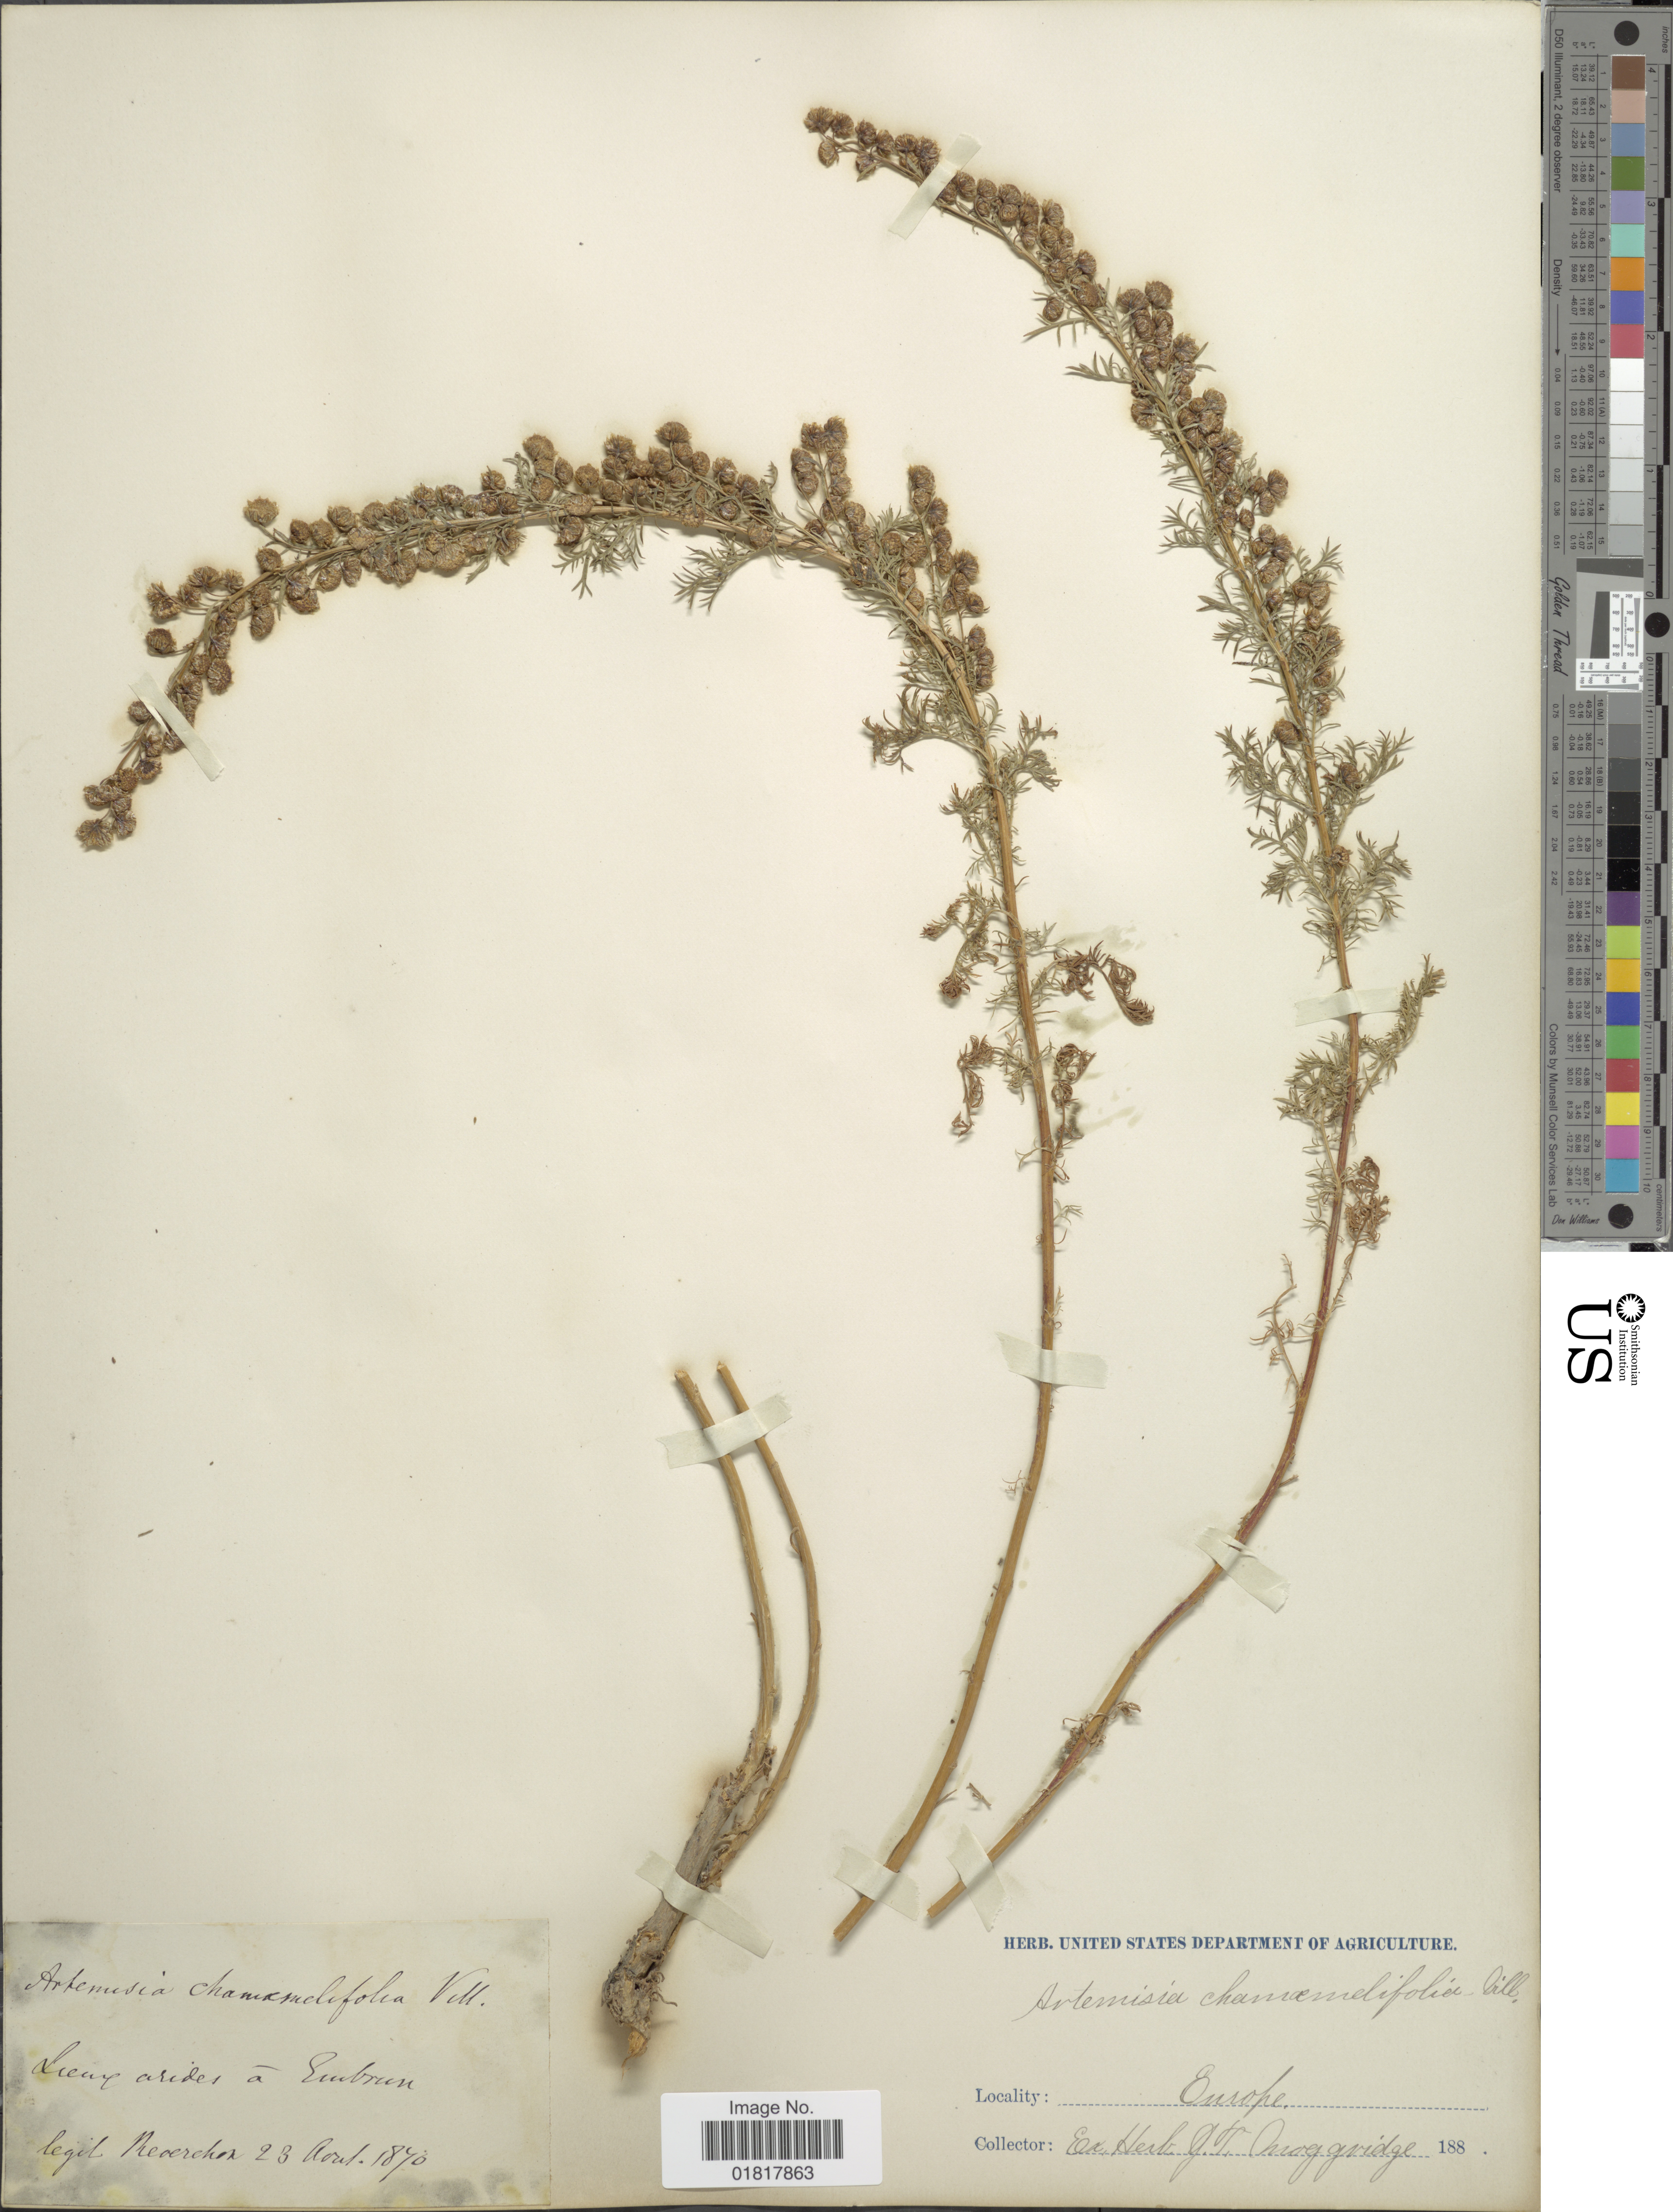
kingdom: Plantae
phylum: Tracheophyta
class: Magnoliopsida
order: Asterales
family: Asteraceae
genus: Artemisia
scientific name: Artemisia chamaemelifolia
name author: Vill.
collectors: Meoerchon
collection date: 1870-08-23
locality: Luieng arudes á Eubrun, Europe [interpreted]